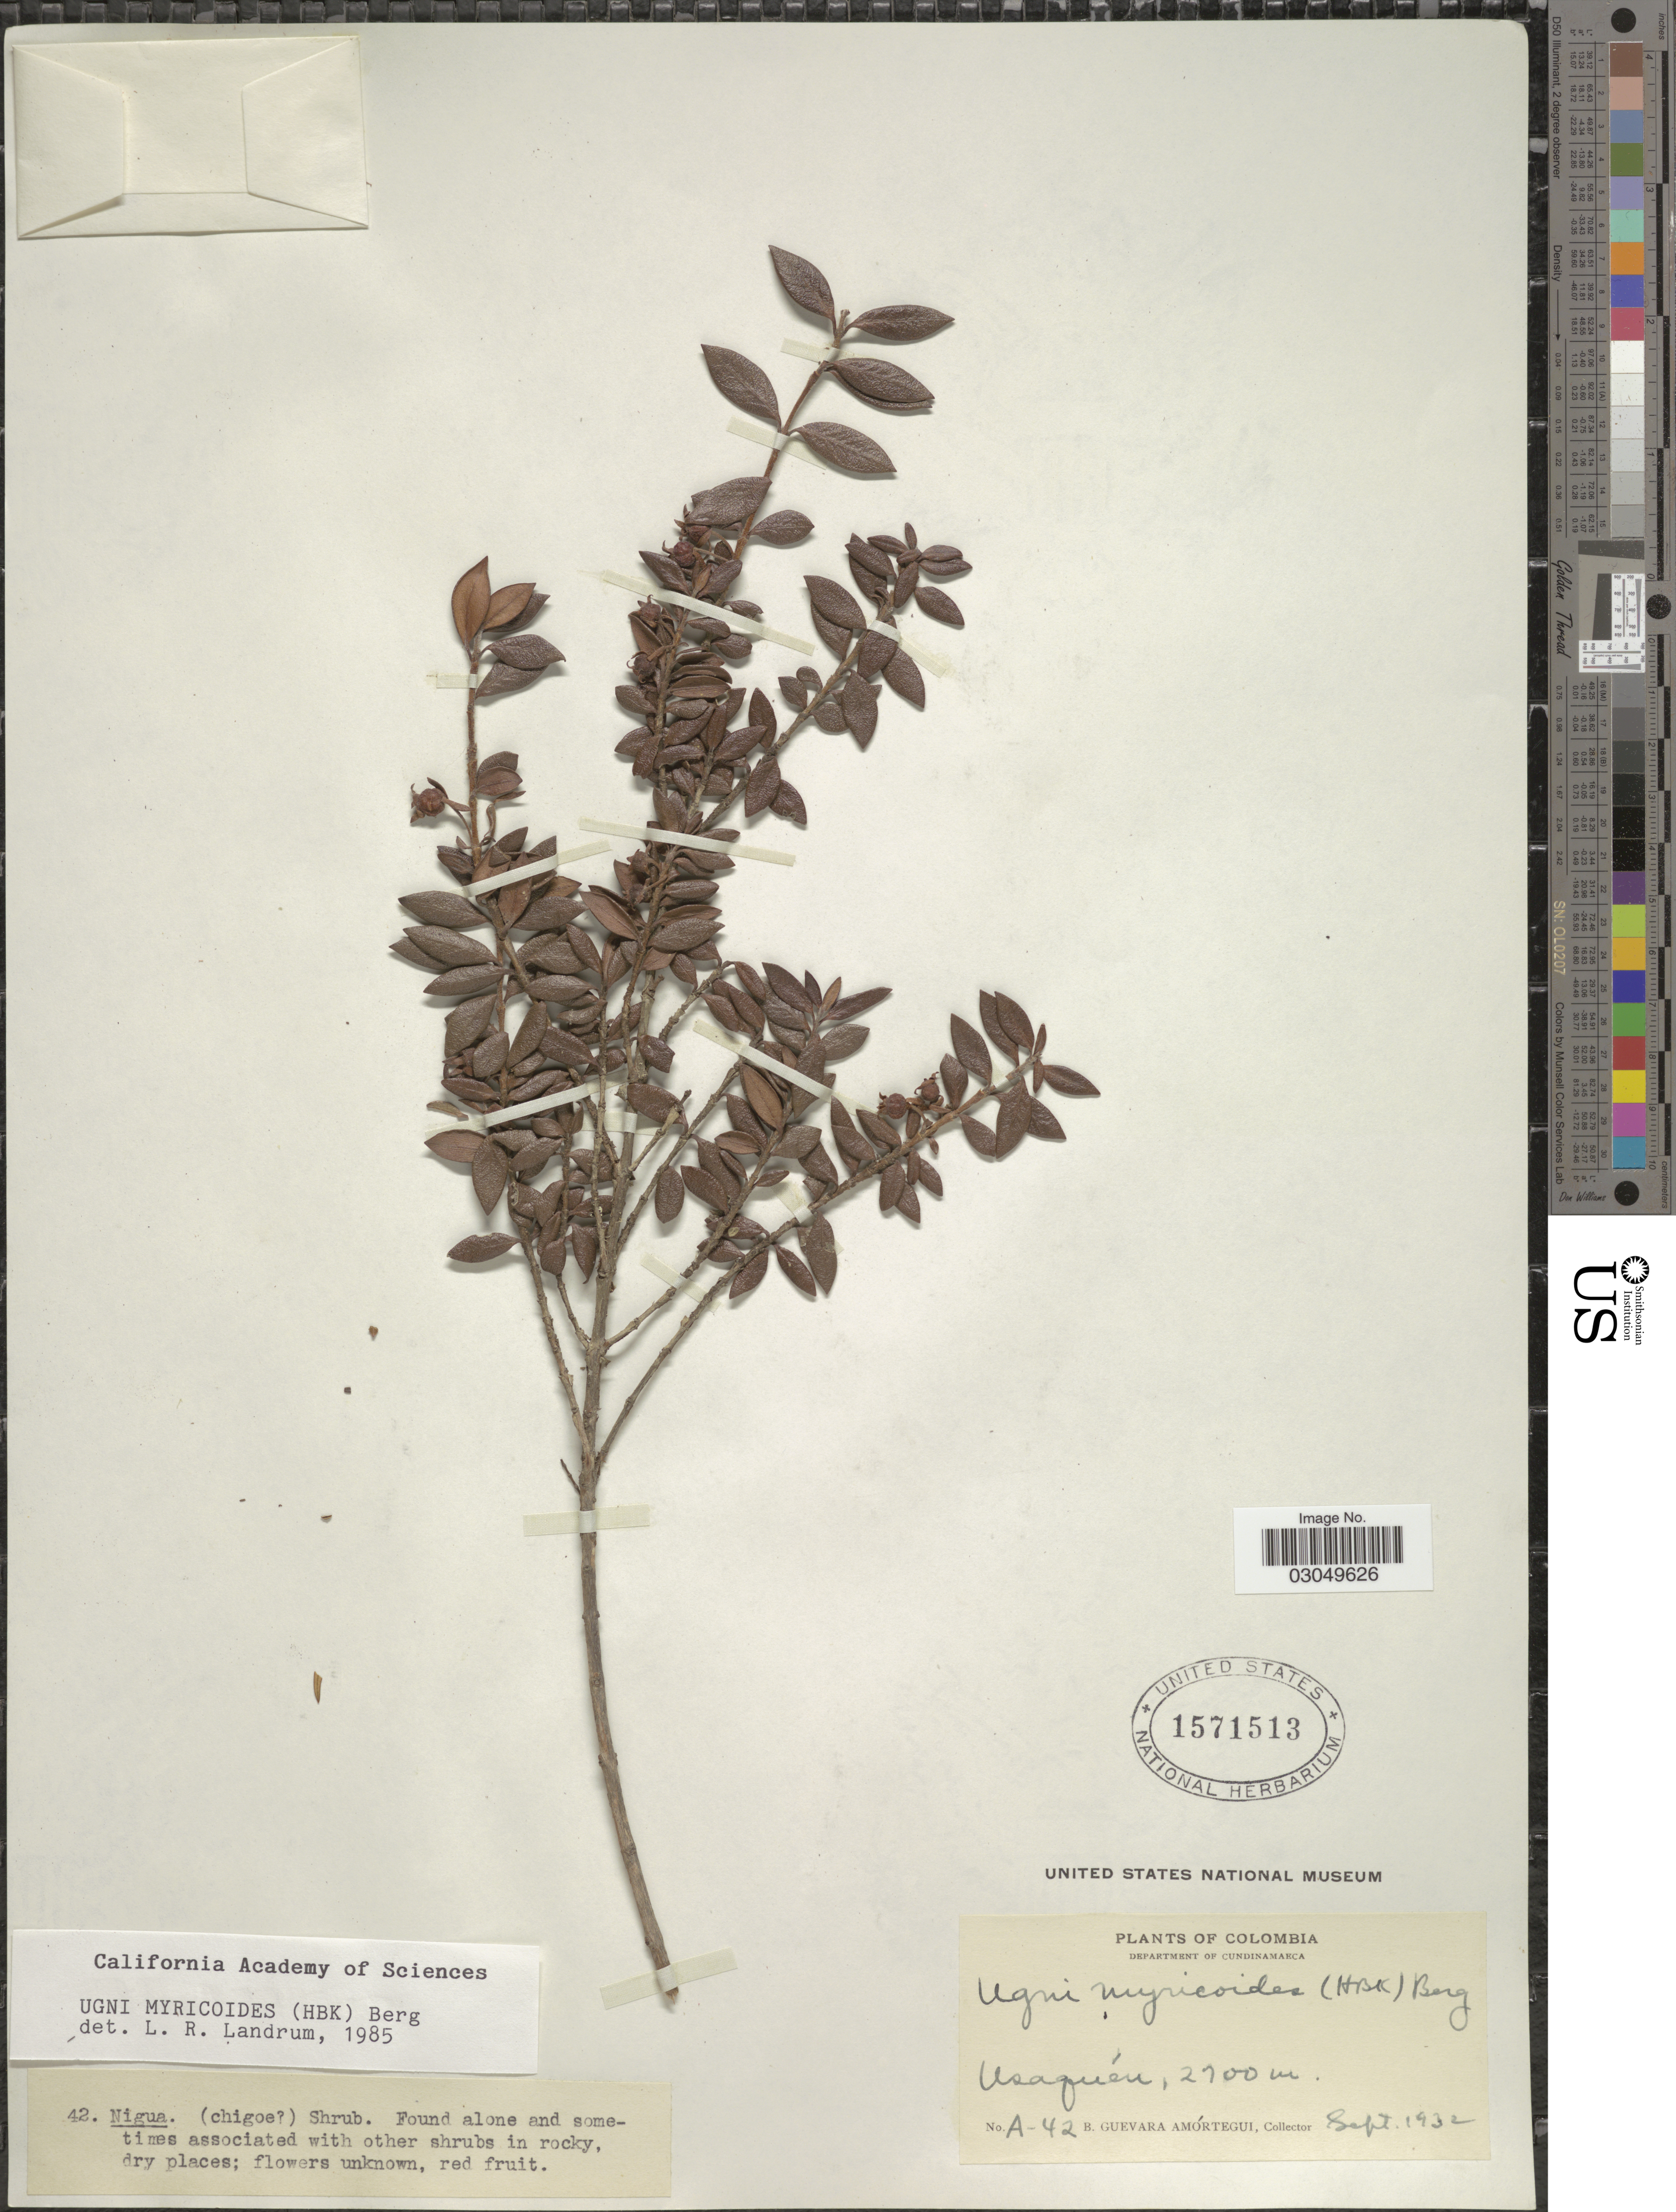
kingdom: Plantae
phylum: Tracheophyta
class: Magnoliopsida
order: Myrtales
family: Myrtaceae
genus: Ugni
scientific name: Ugni myricoides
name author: (Kunth) O. Berg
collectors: B. Guevara Amortegui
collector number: A-42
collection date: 1932-09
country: Colombia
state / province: Cundinamarca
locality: Department of Cundinamarca, Usaquén.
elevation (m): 2700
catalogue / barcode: US 1571513